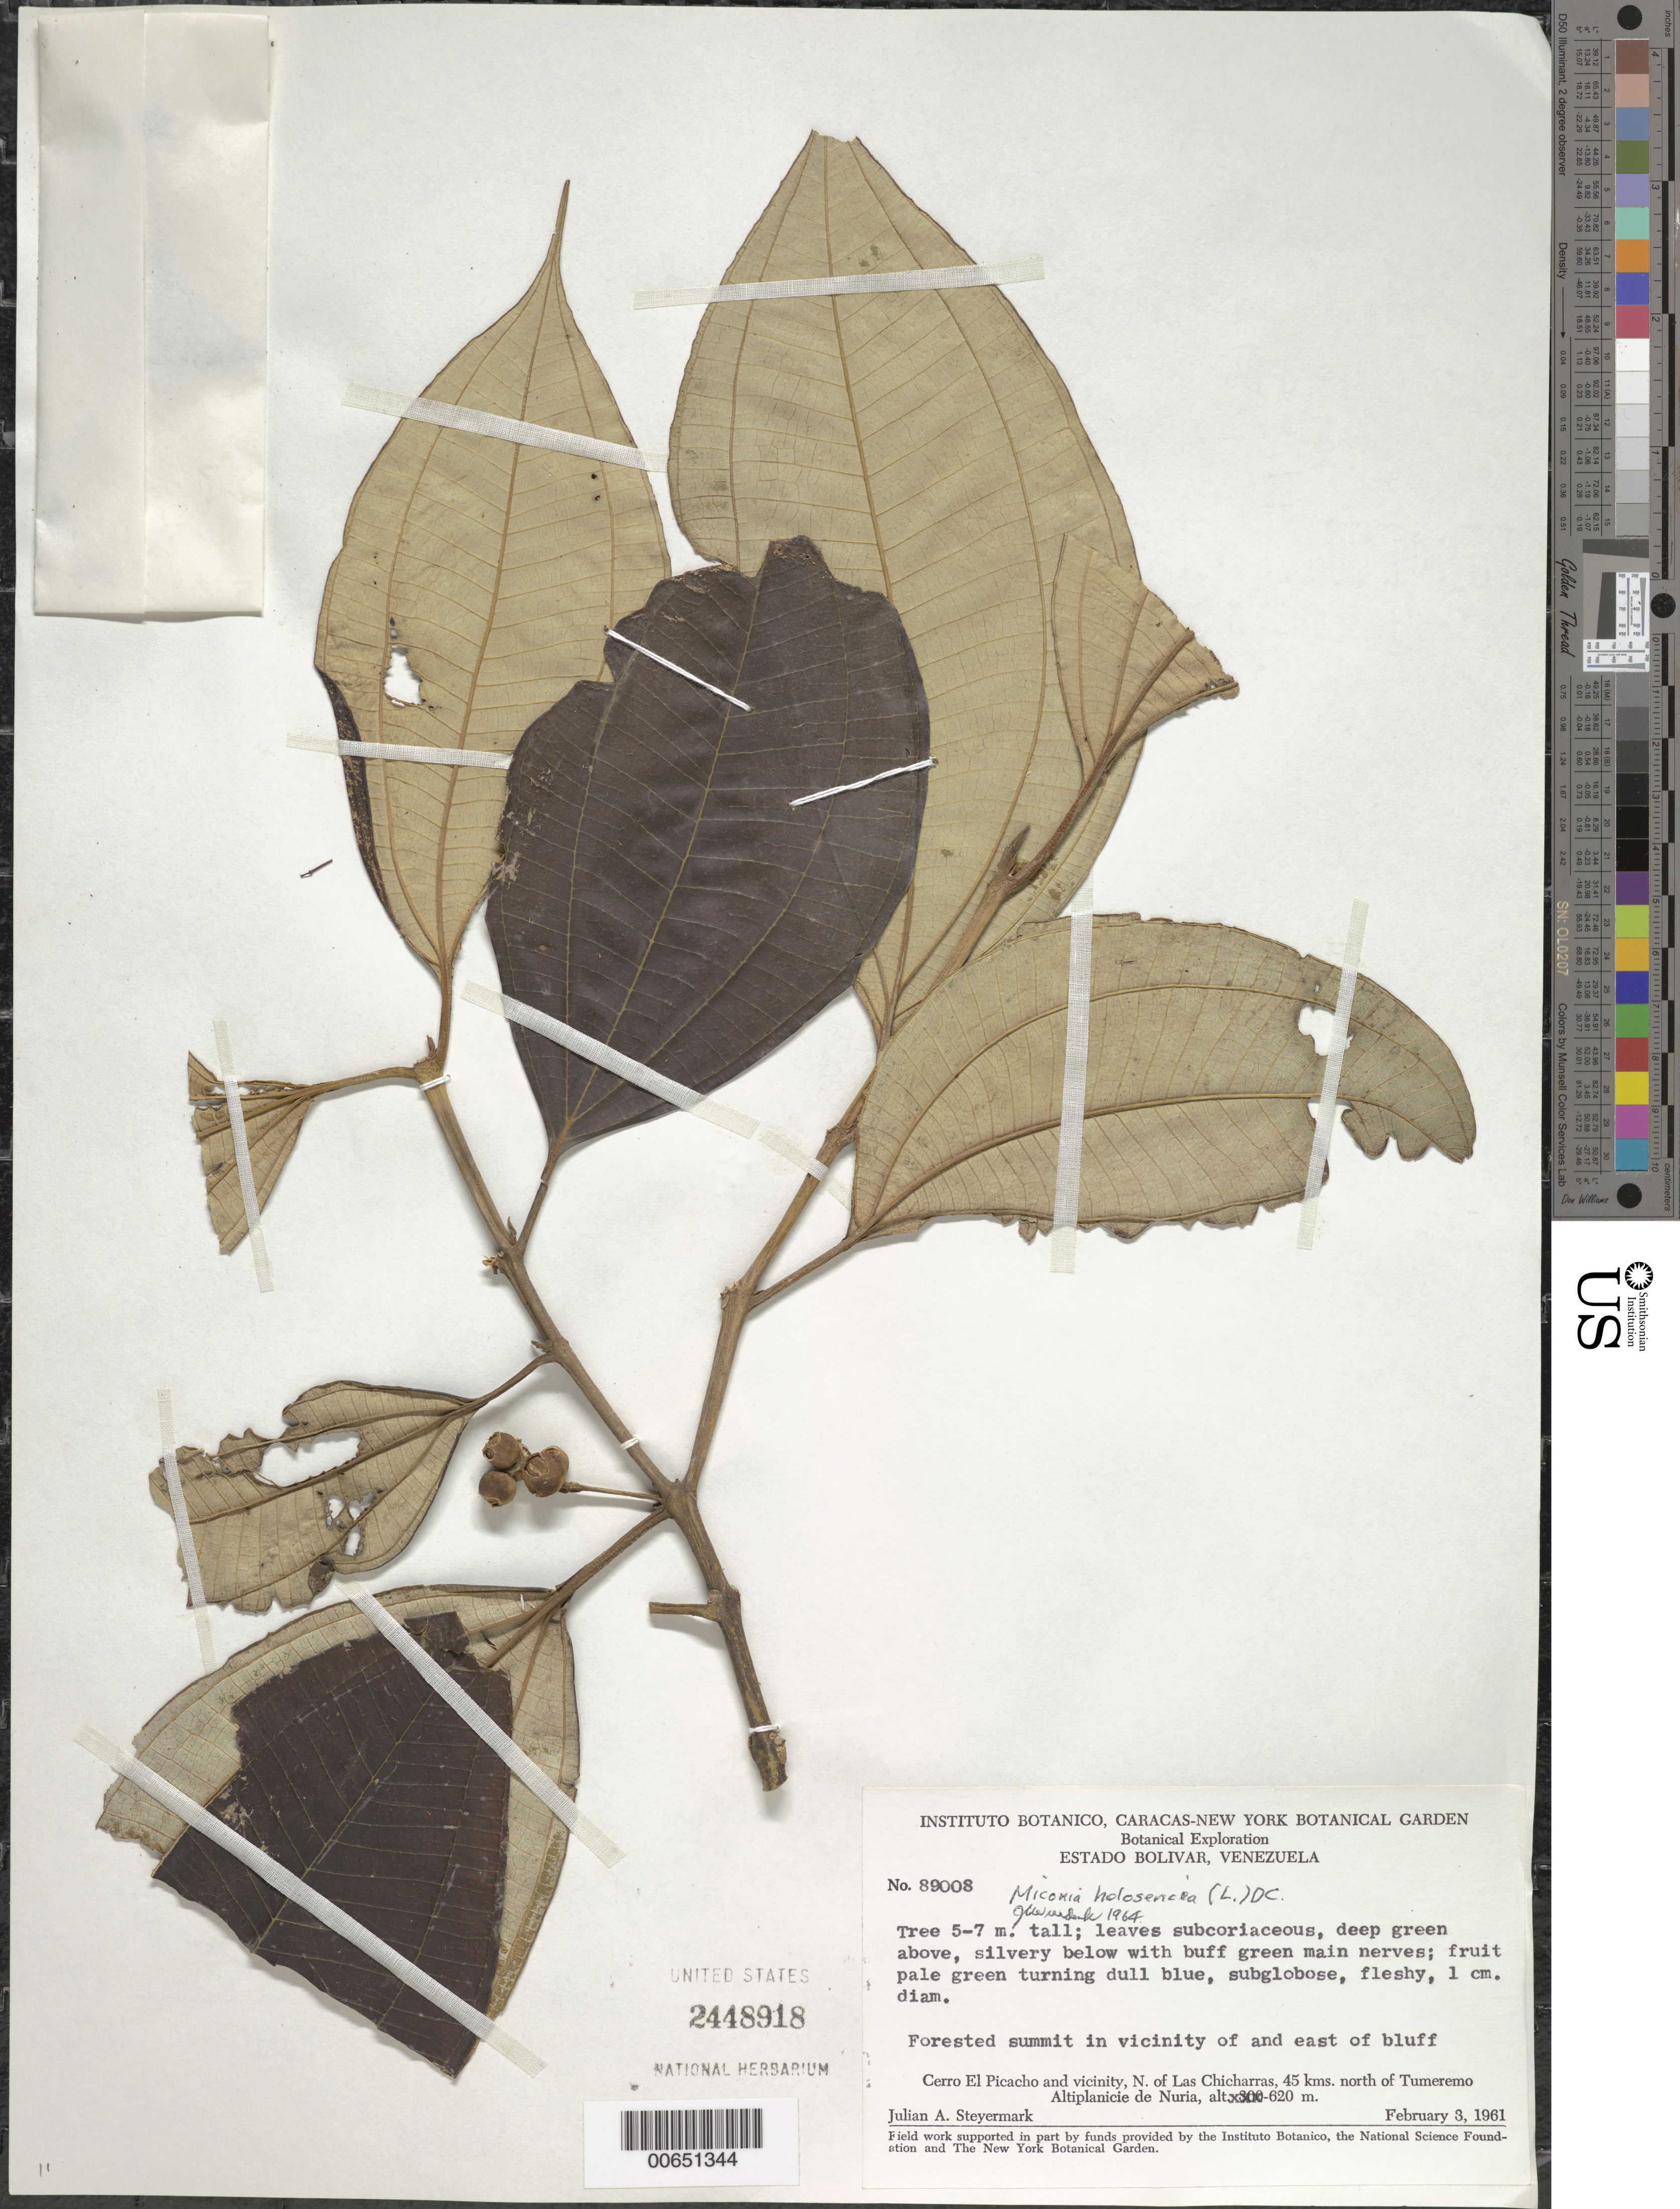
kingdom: Plantae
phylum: Tracheophyta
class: Magnoliopsida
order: Myrtales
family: Melastomataceae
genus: Miconia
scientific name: Miconia holosericea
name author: (L.) DC.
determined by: Wurdack, John J., (US), US (UNITED STATES)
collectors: J. Steyermark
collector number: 89008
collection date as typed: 3-Feb-61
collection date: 1961-02-03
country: Venezuela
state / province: Bolívar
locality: Cerro El Picacho, N of Las Chicharras, 45 km N of Tumeremo, Altiplanicie de Nuria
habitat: Forested summit in vicinity of and east of bluff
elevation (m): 300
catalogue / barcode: US 2448918